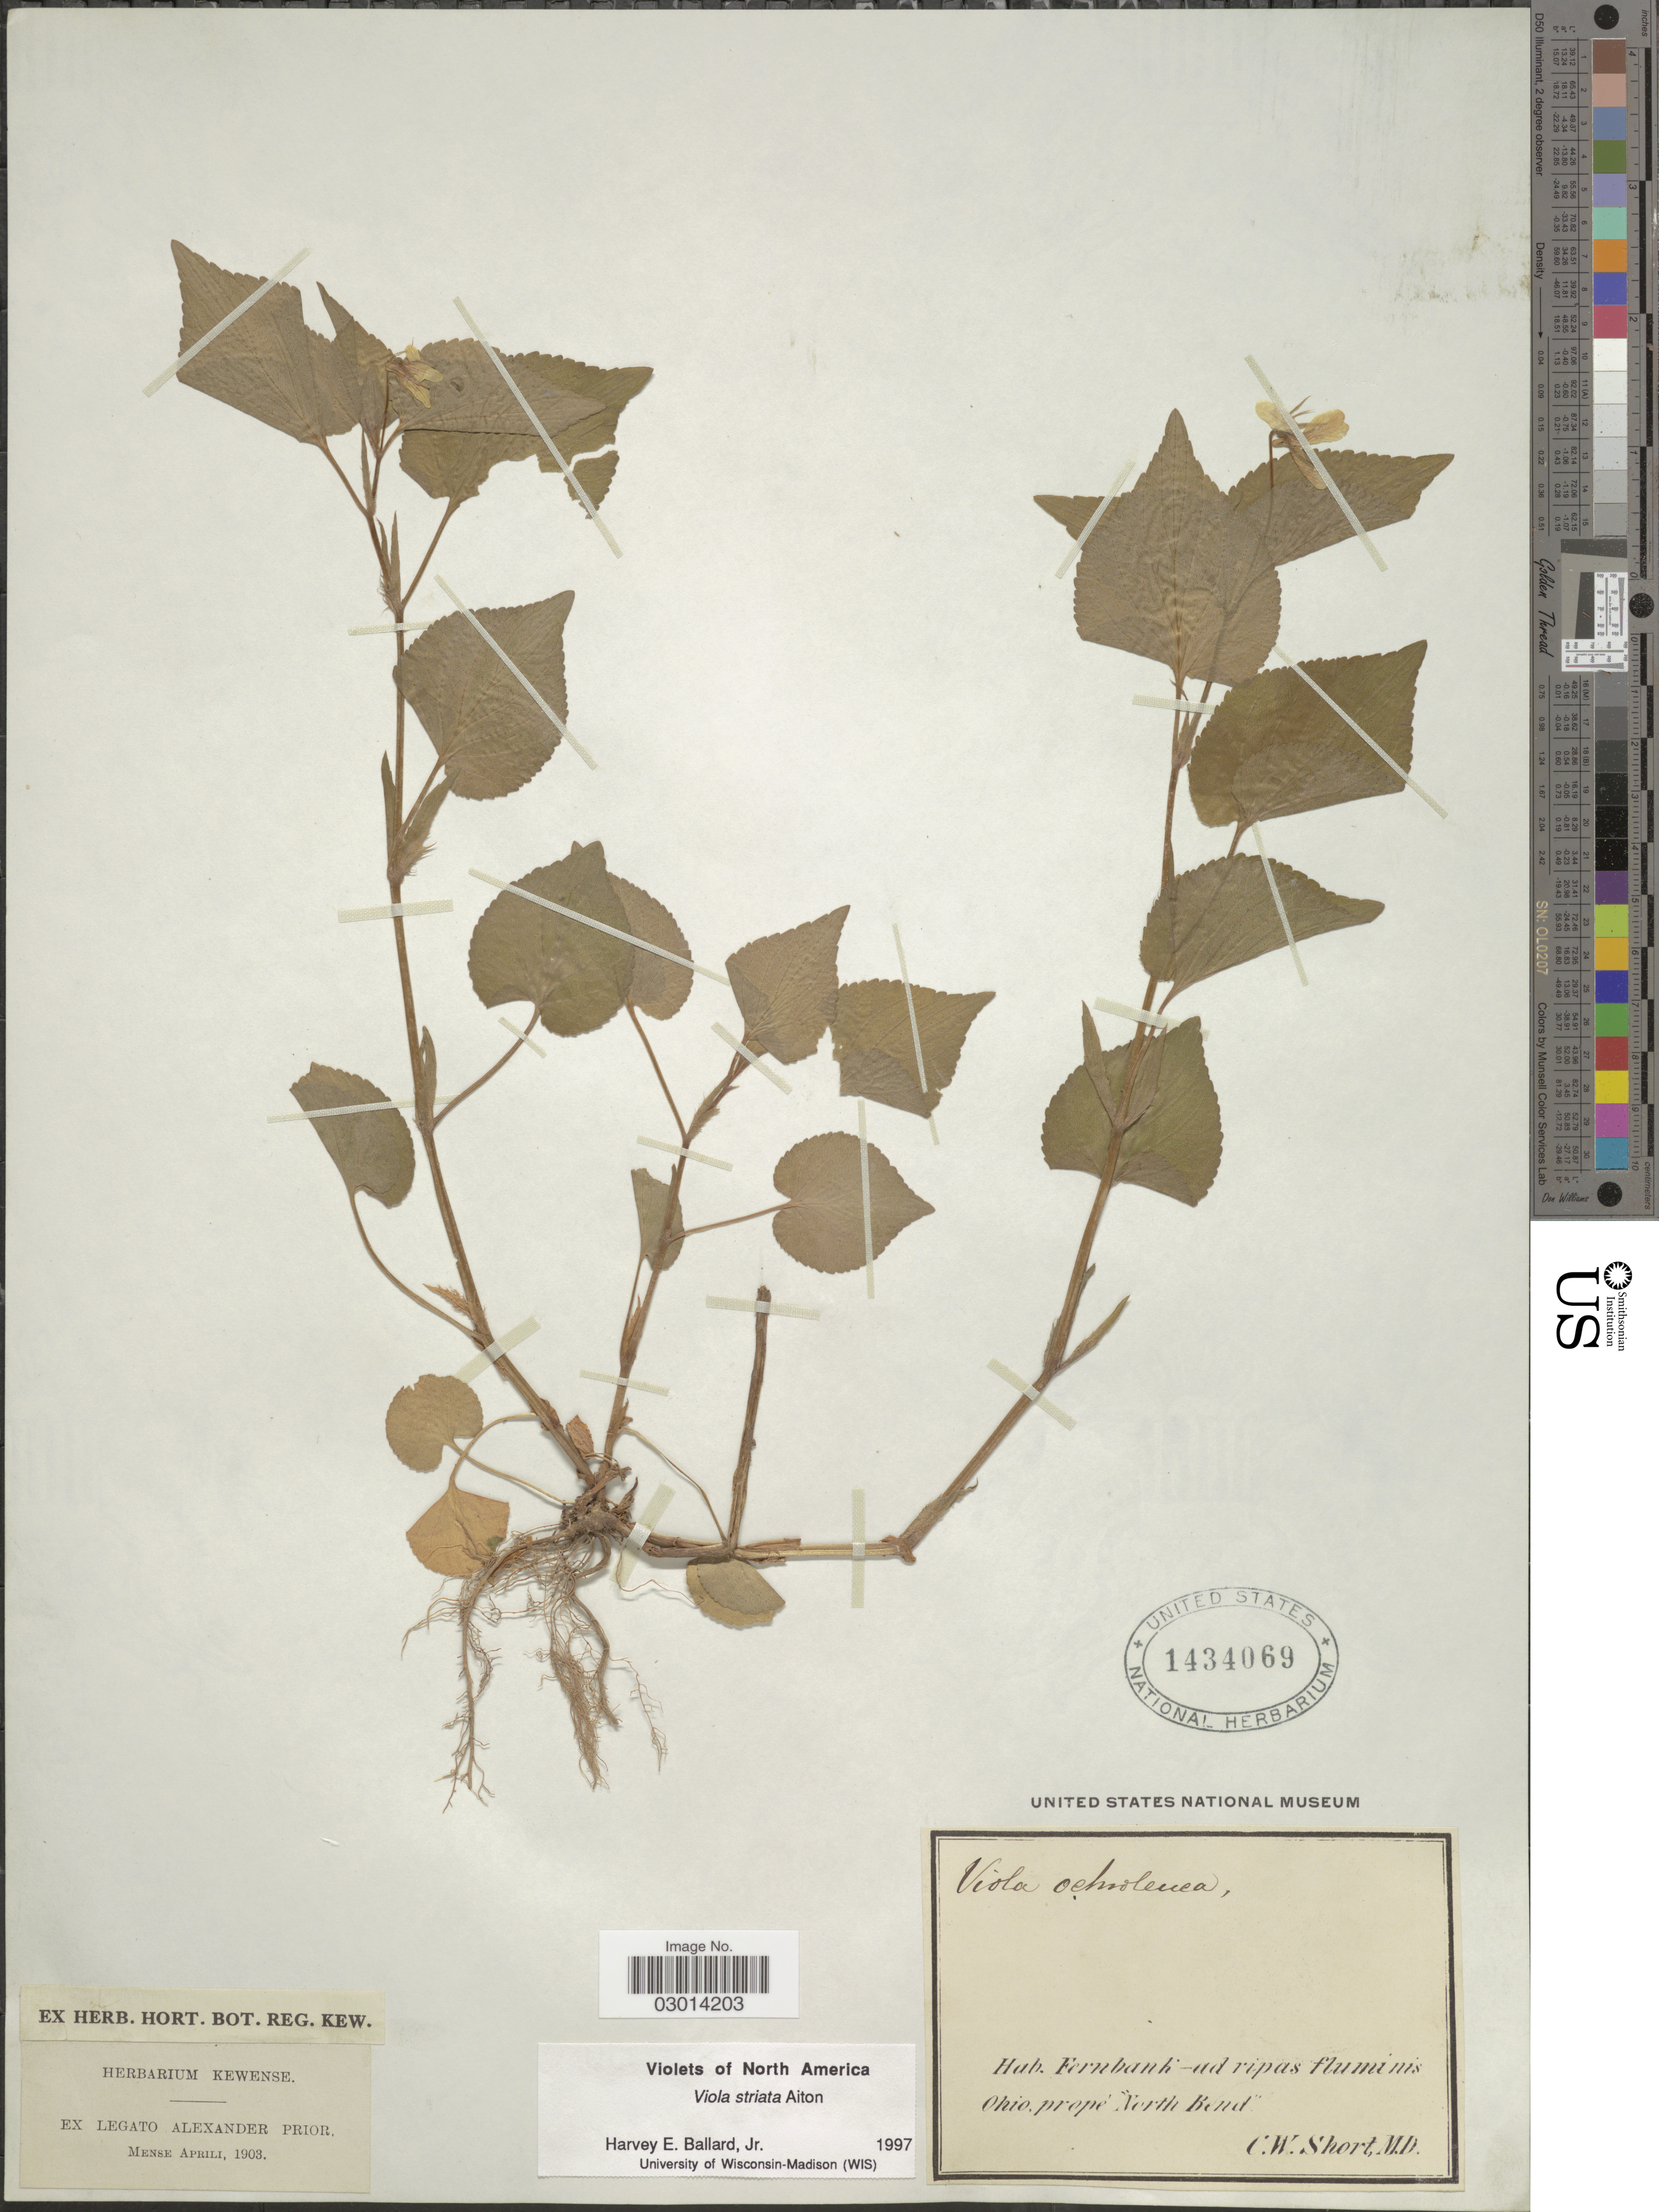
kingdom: Plantae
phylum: Tracheophyta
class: Magnoliopsida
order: Malpighiales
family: Violaceae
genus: Viola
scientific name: Viola rostrata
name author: Pursh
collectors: C. W. Short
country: United States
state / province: Ohio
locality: Fernbank. Propé "North Bend".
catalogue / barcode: US 1434069